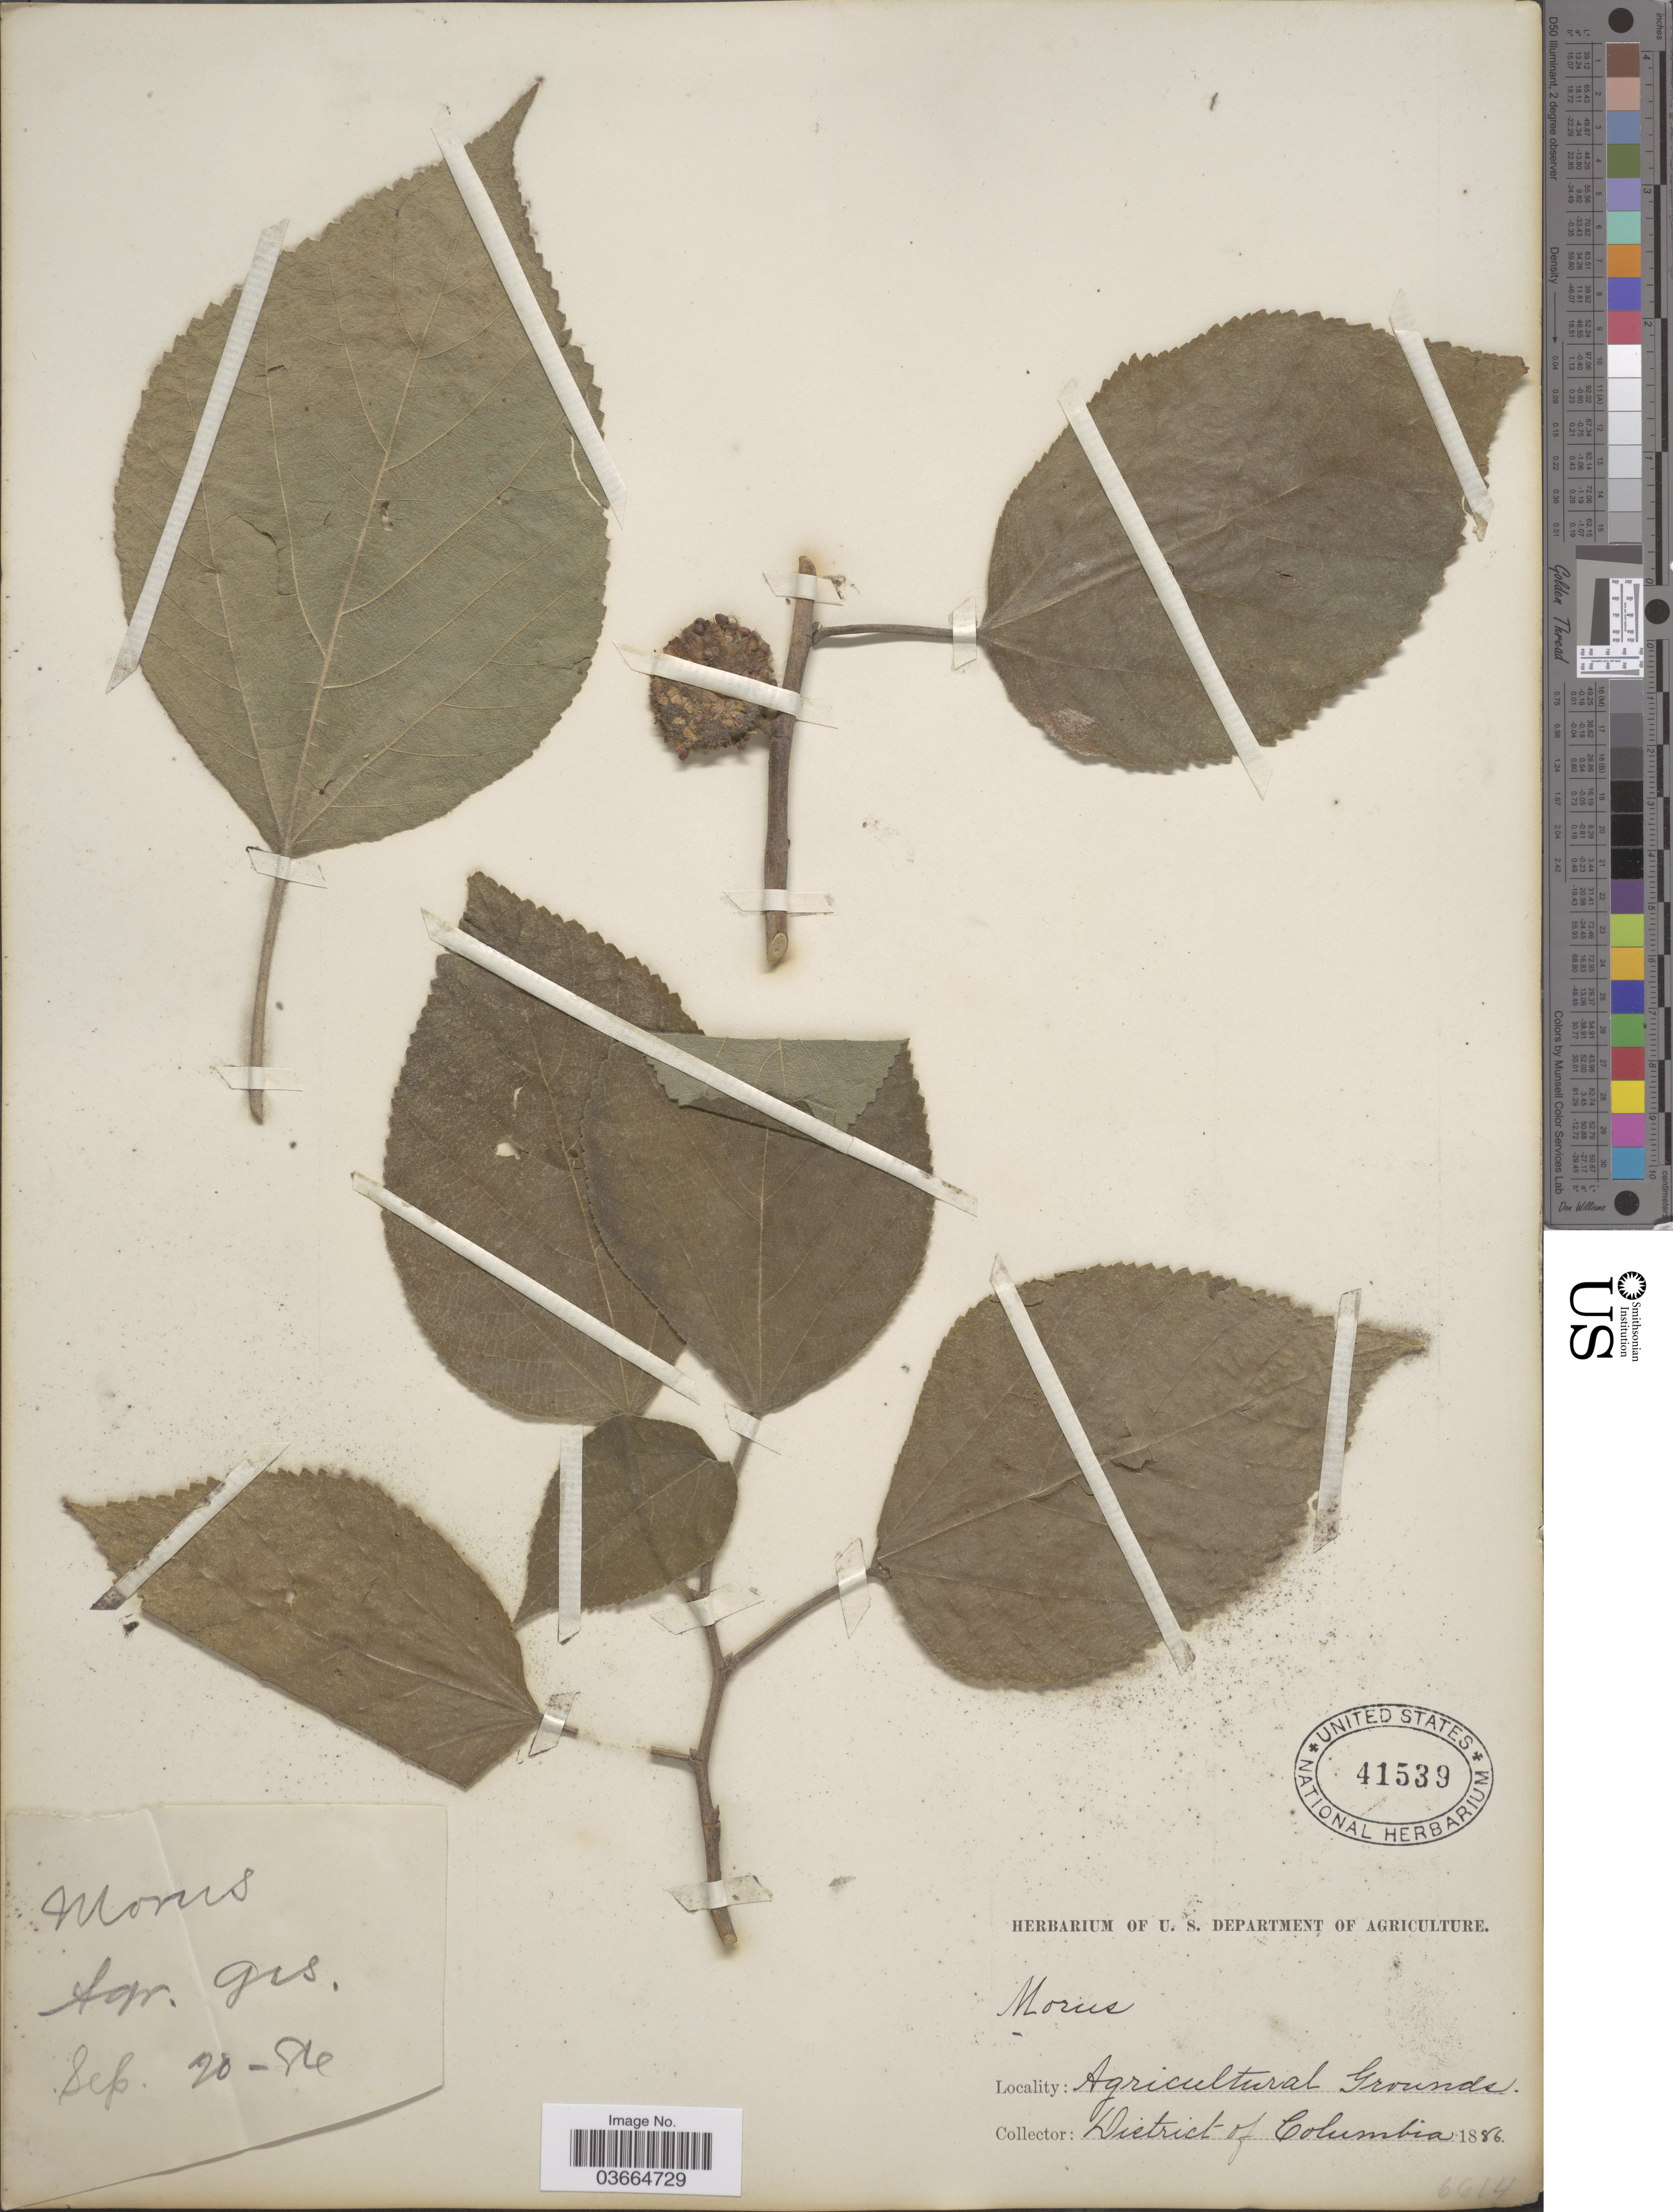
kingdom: Plantae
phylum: Tracheophyta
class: Magnoliopsida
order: Rosales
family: Moraceae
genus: Morus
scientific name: Morus sp.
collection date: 1886-09-20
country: United States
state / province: District of Columbia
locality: Agricultural Grounds.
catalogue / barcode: US 41539